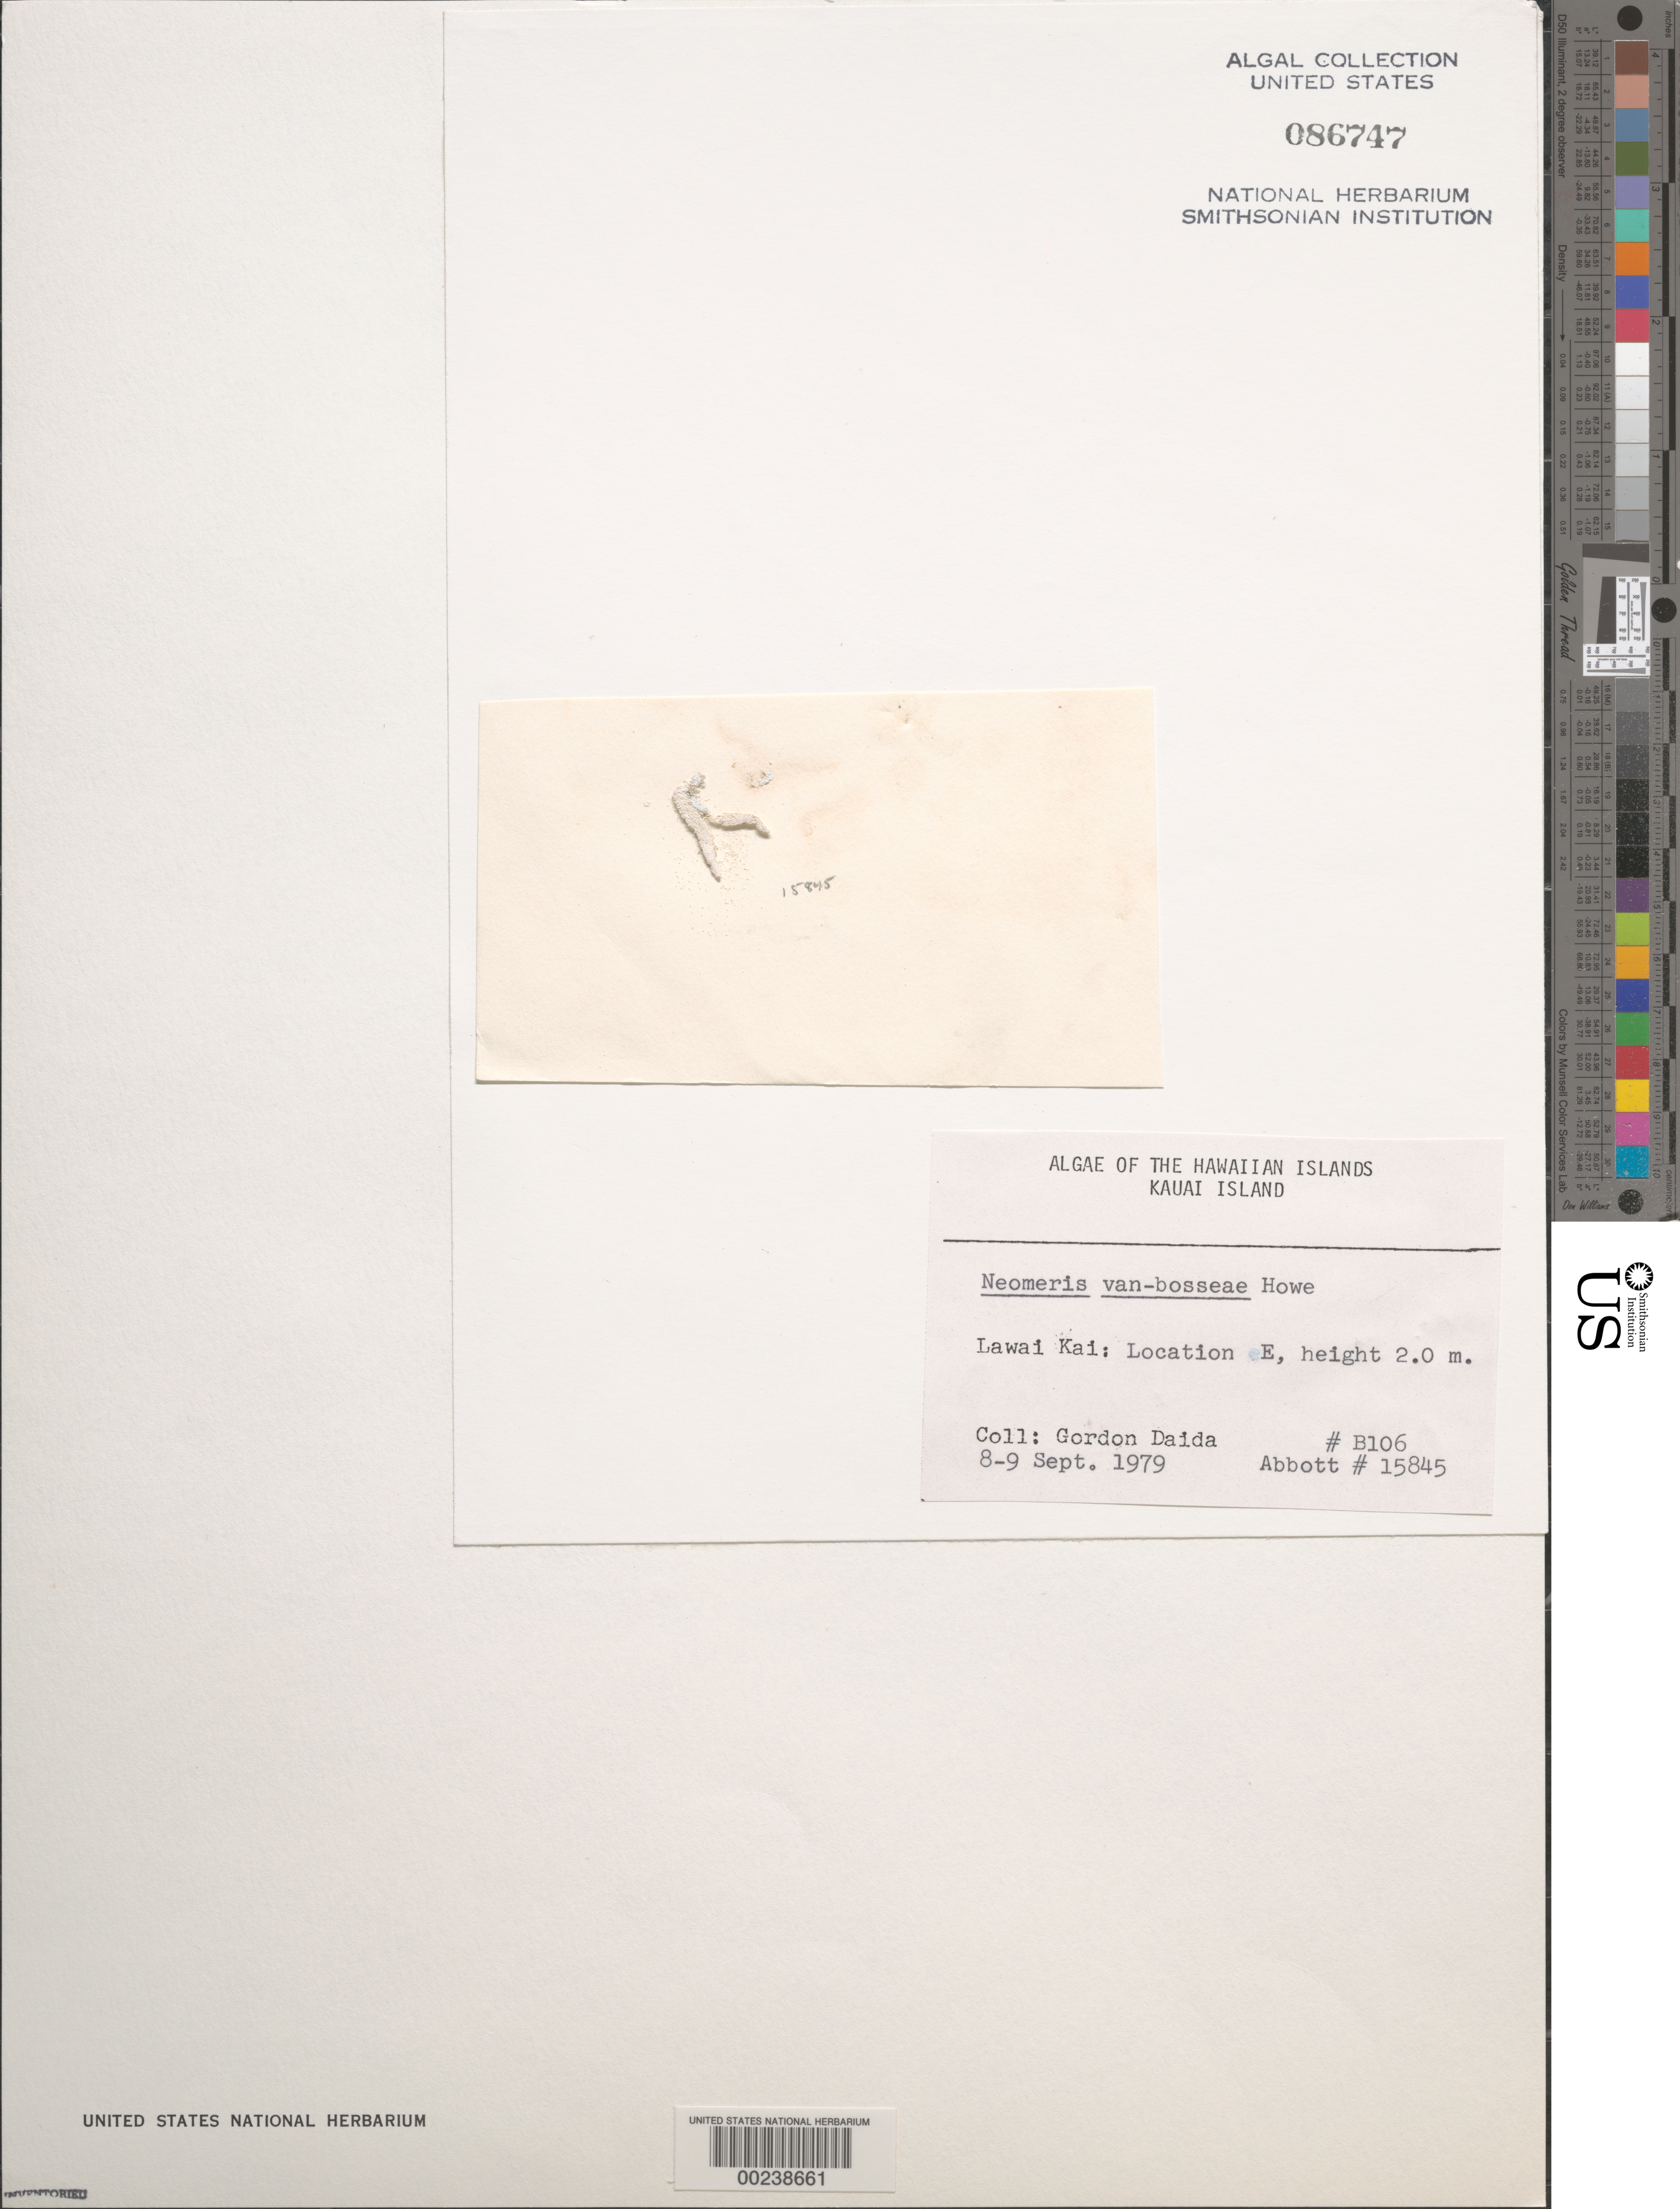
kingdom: Plantae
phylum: Chlorophyta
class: Ulvophyceae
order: Dasycladales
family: Dasycladaceae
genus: Neomeris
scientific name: Neomeris vanbosseae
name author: M. Howe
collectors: G. Daida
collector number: B106 & IAA 15845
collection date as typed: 08 Sep 1979 to 09 Sep 1979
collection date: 1979-09-08/1979-09-09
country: United States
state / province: Hawaii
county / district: Kaui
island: Kaua'i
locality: Lawai Kai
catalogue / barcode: US 86747